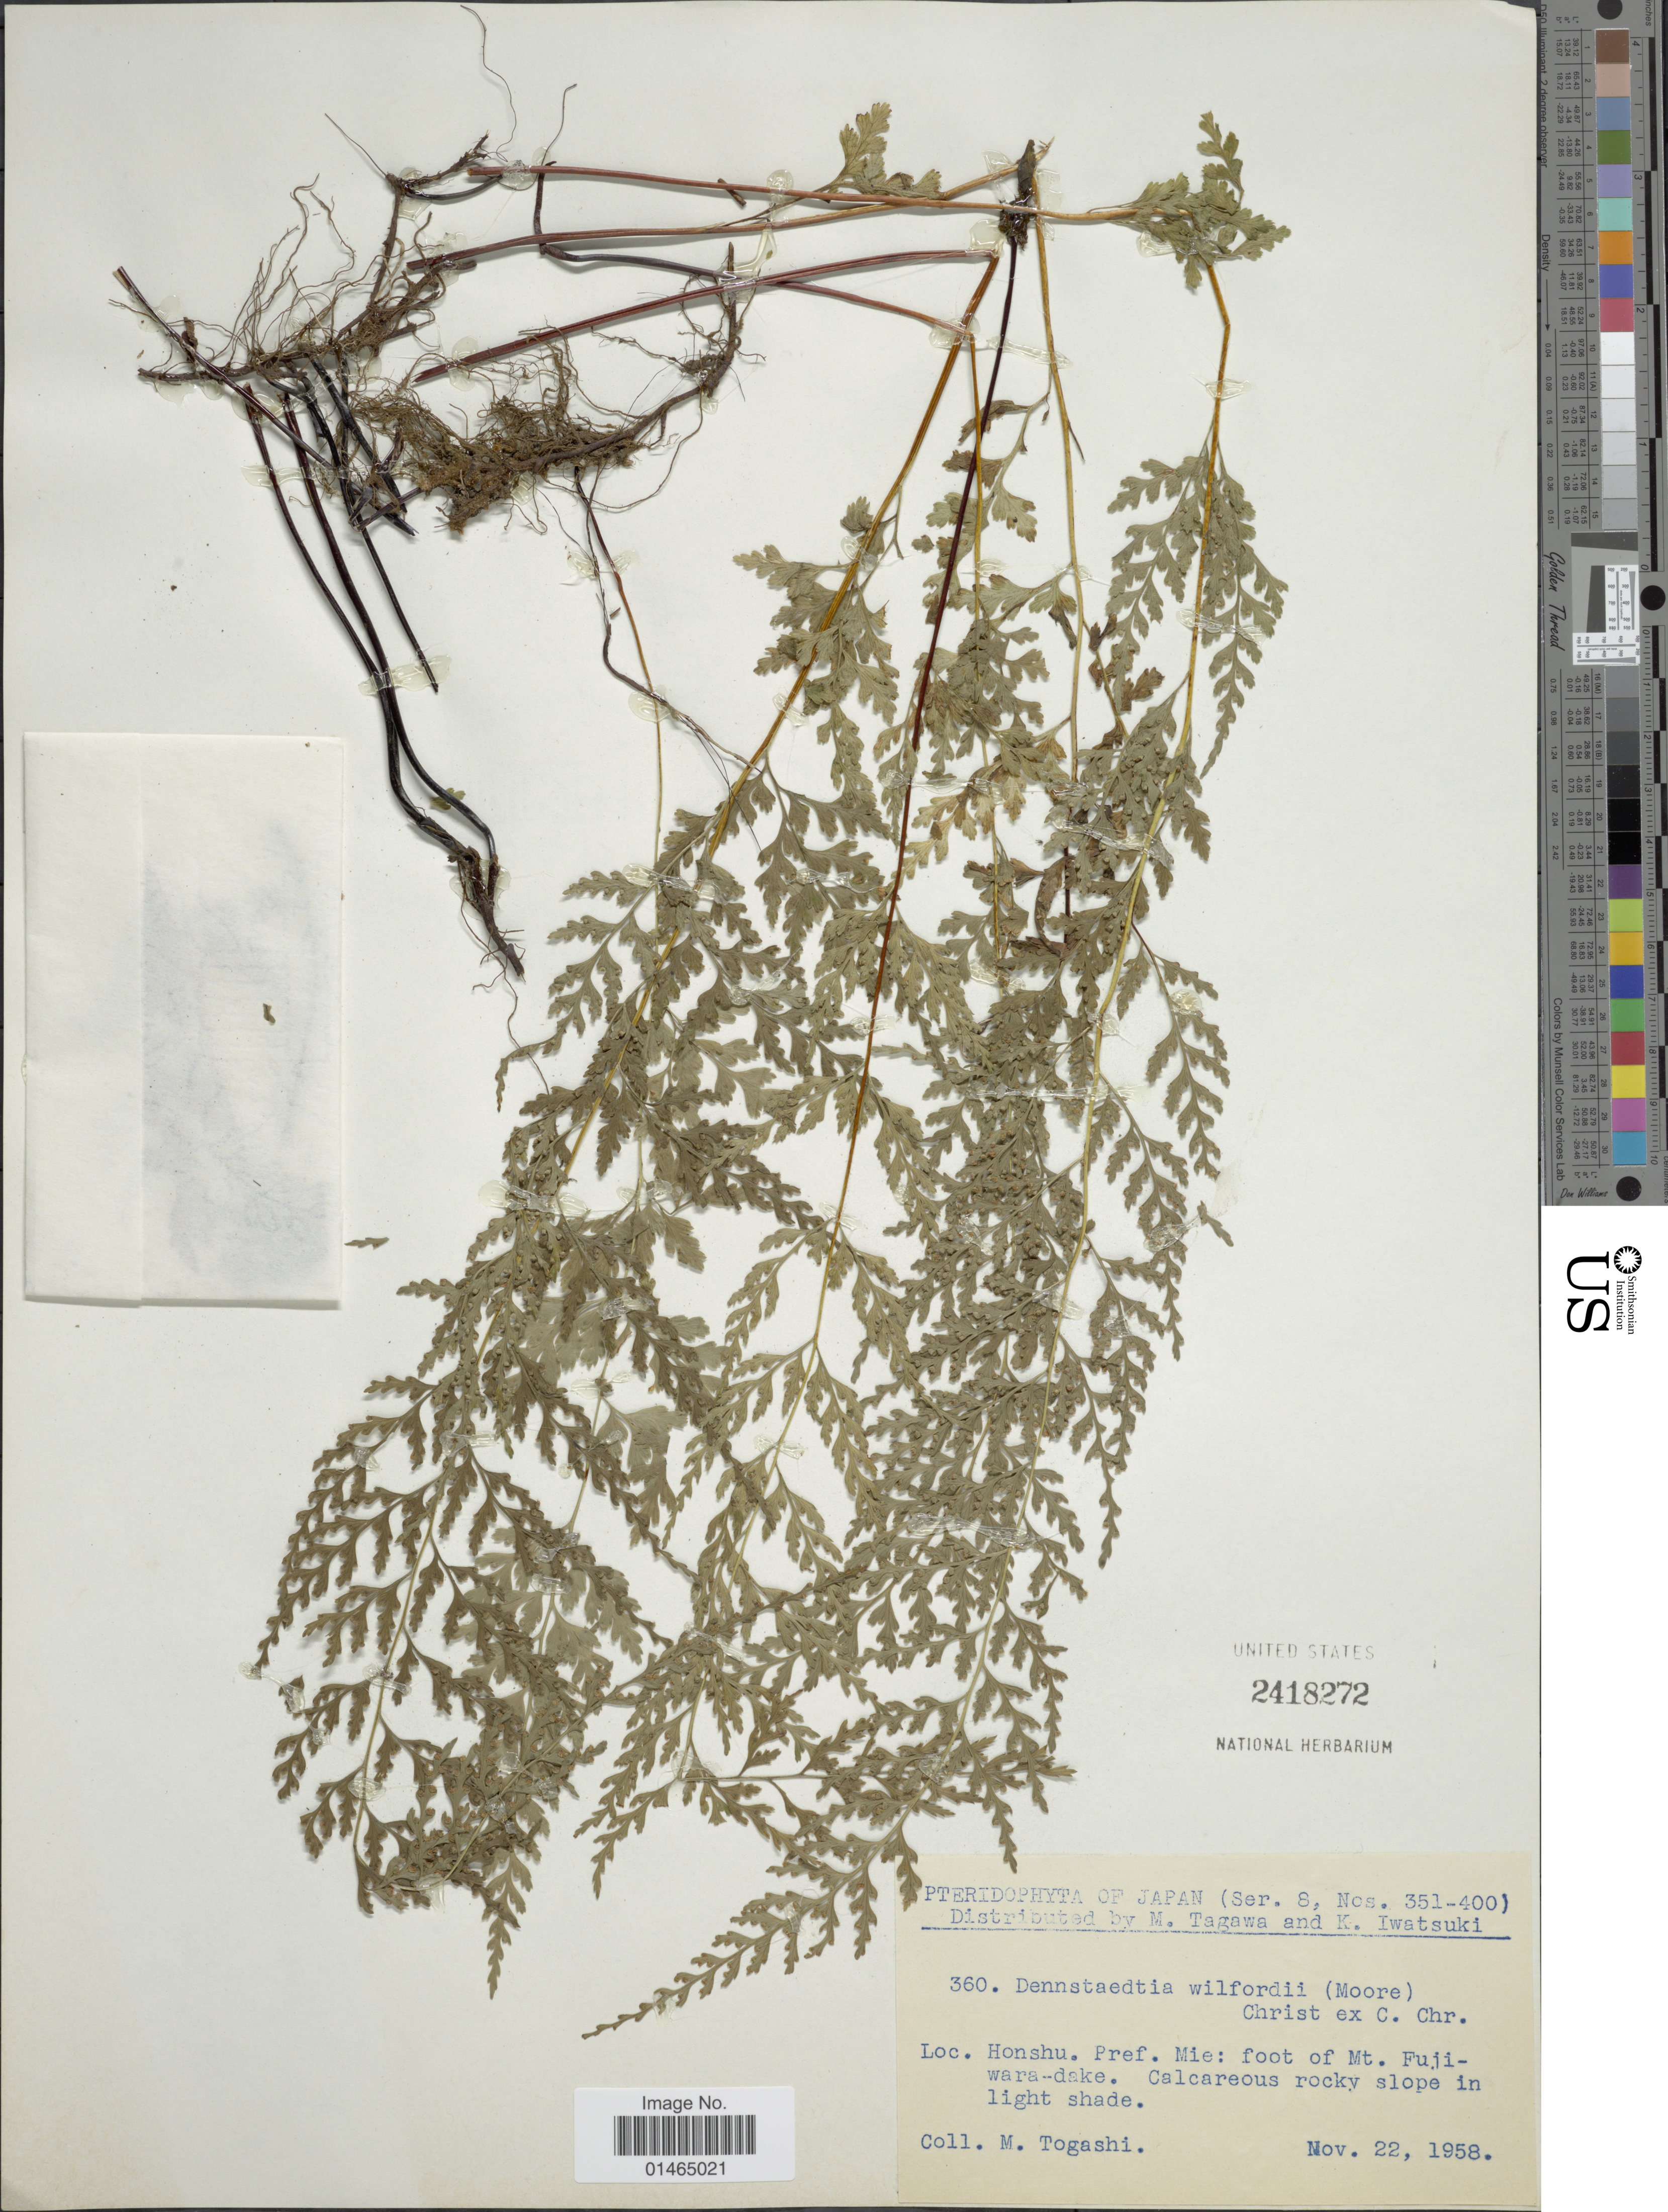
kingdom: Plantae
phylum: Tracheophyta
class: Polypodiopsida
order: Polypodiales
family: Dennstaedtiaceae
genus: Dennstaedtia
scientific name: Dennstaedtia wilfordii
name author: (T. Moore) Christ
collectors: M. Togashi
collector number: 360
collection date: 1958-11-22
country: Japan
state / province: Mie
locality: Honshu. Pref. Mie: foot of Mt. Fujiwara-dake.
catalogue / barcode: US 2418272